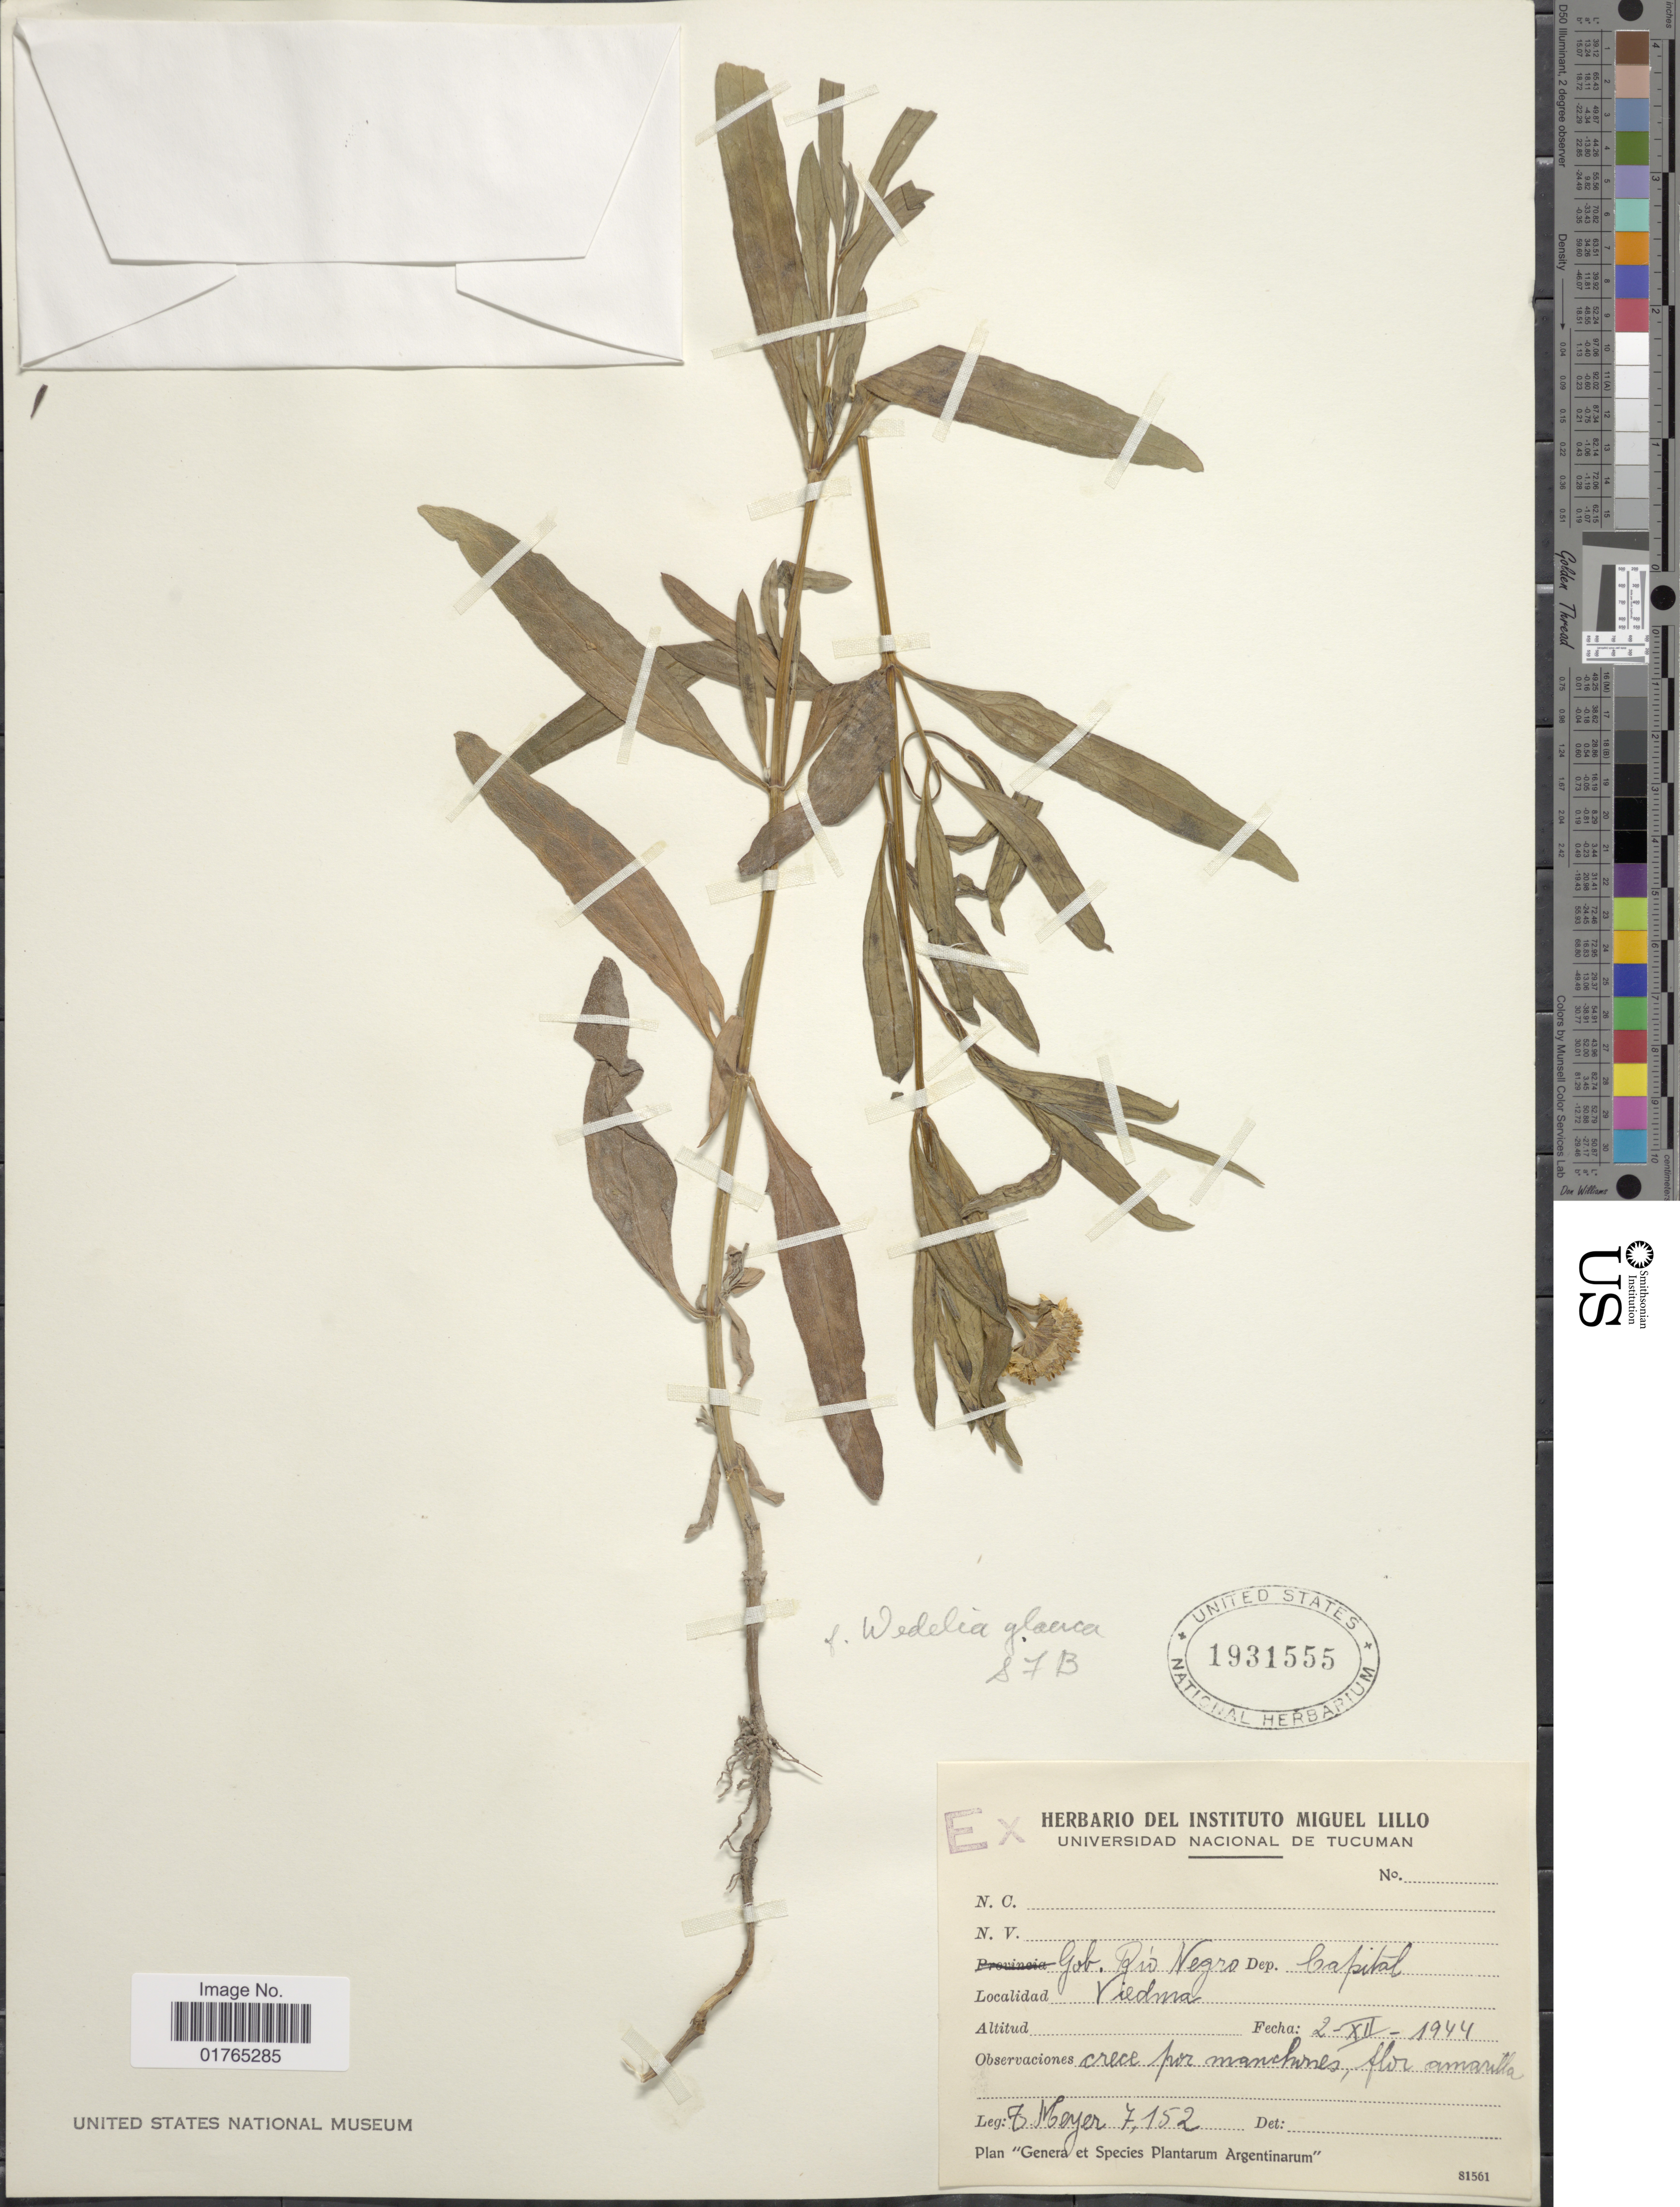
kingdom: Plantae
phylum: Tracheophyta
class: Magnoliopsida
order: Asterales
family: Asteraceae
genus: Pascalia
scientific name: Pascalia glauca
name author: Ortega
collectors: F. Meyer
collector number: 7152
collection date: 1944-12-02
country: Argentina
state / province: Rio Negro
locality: Dep. Capital, Viedma, crece por machiones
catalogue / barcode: US 1931555